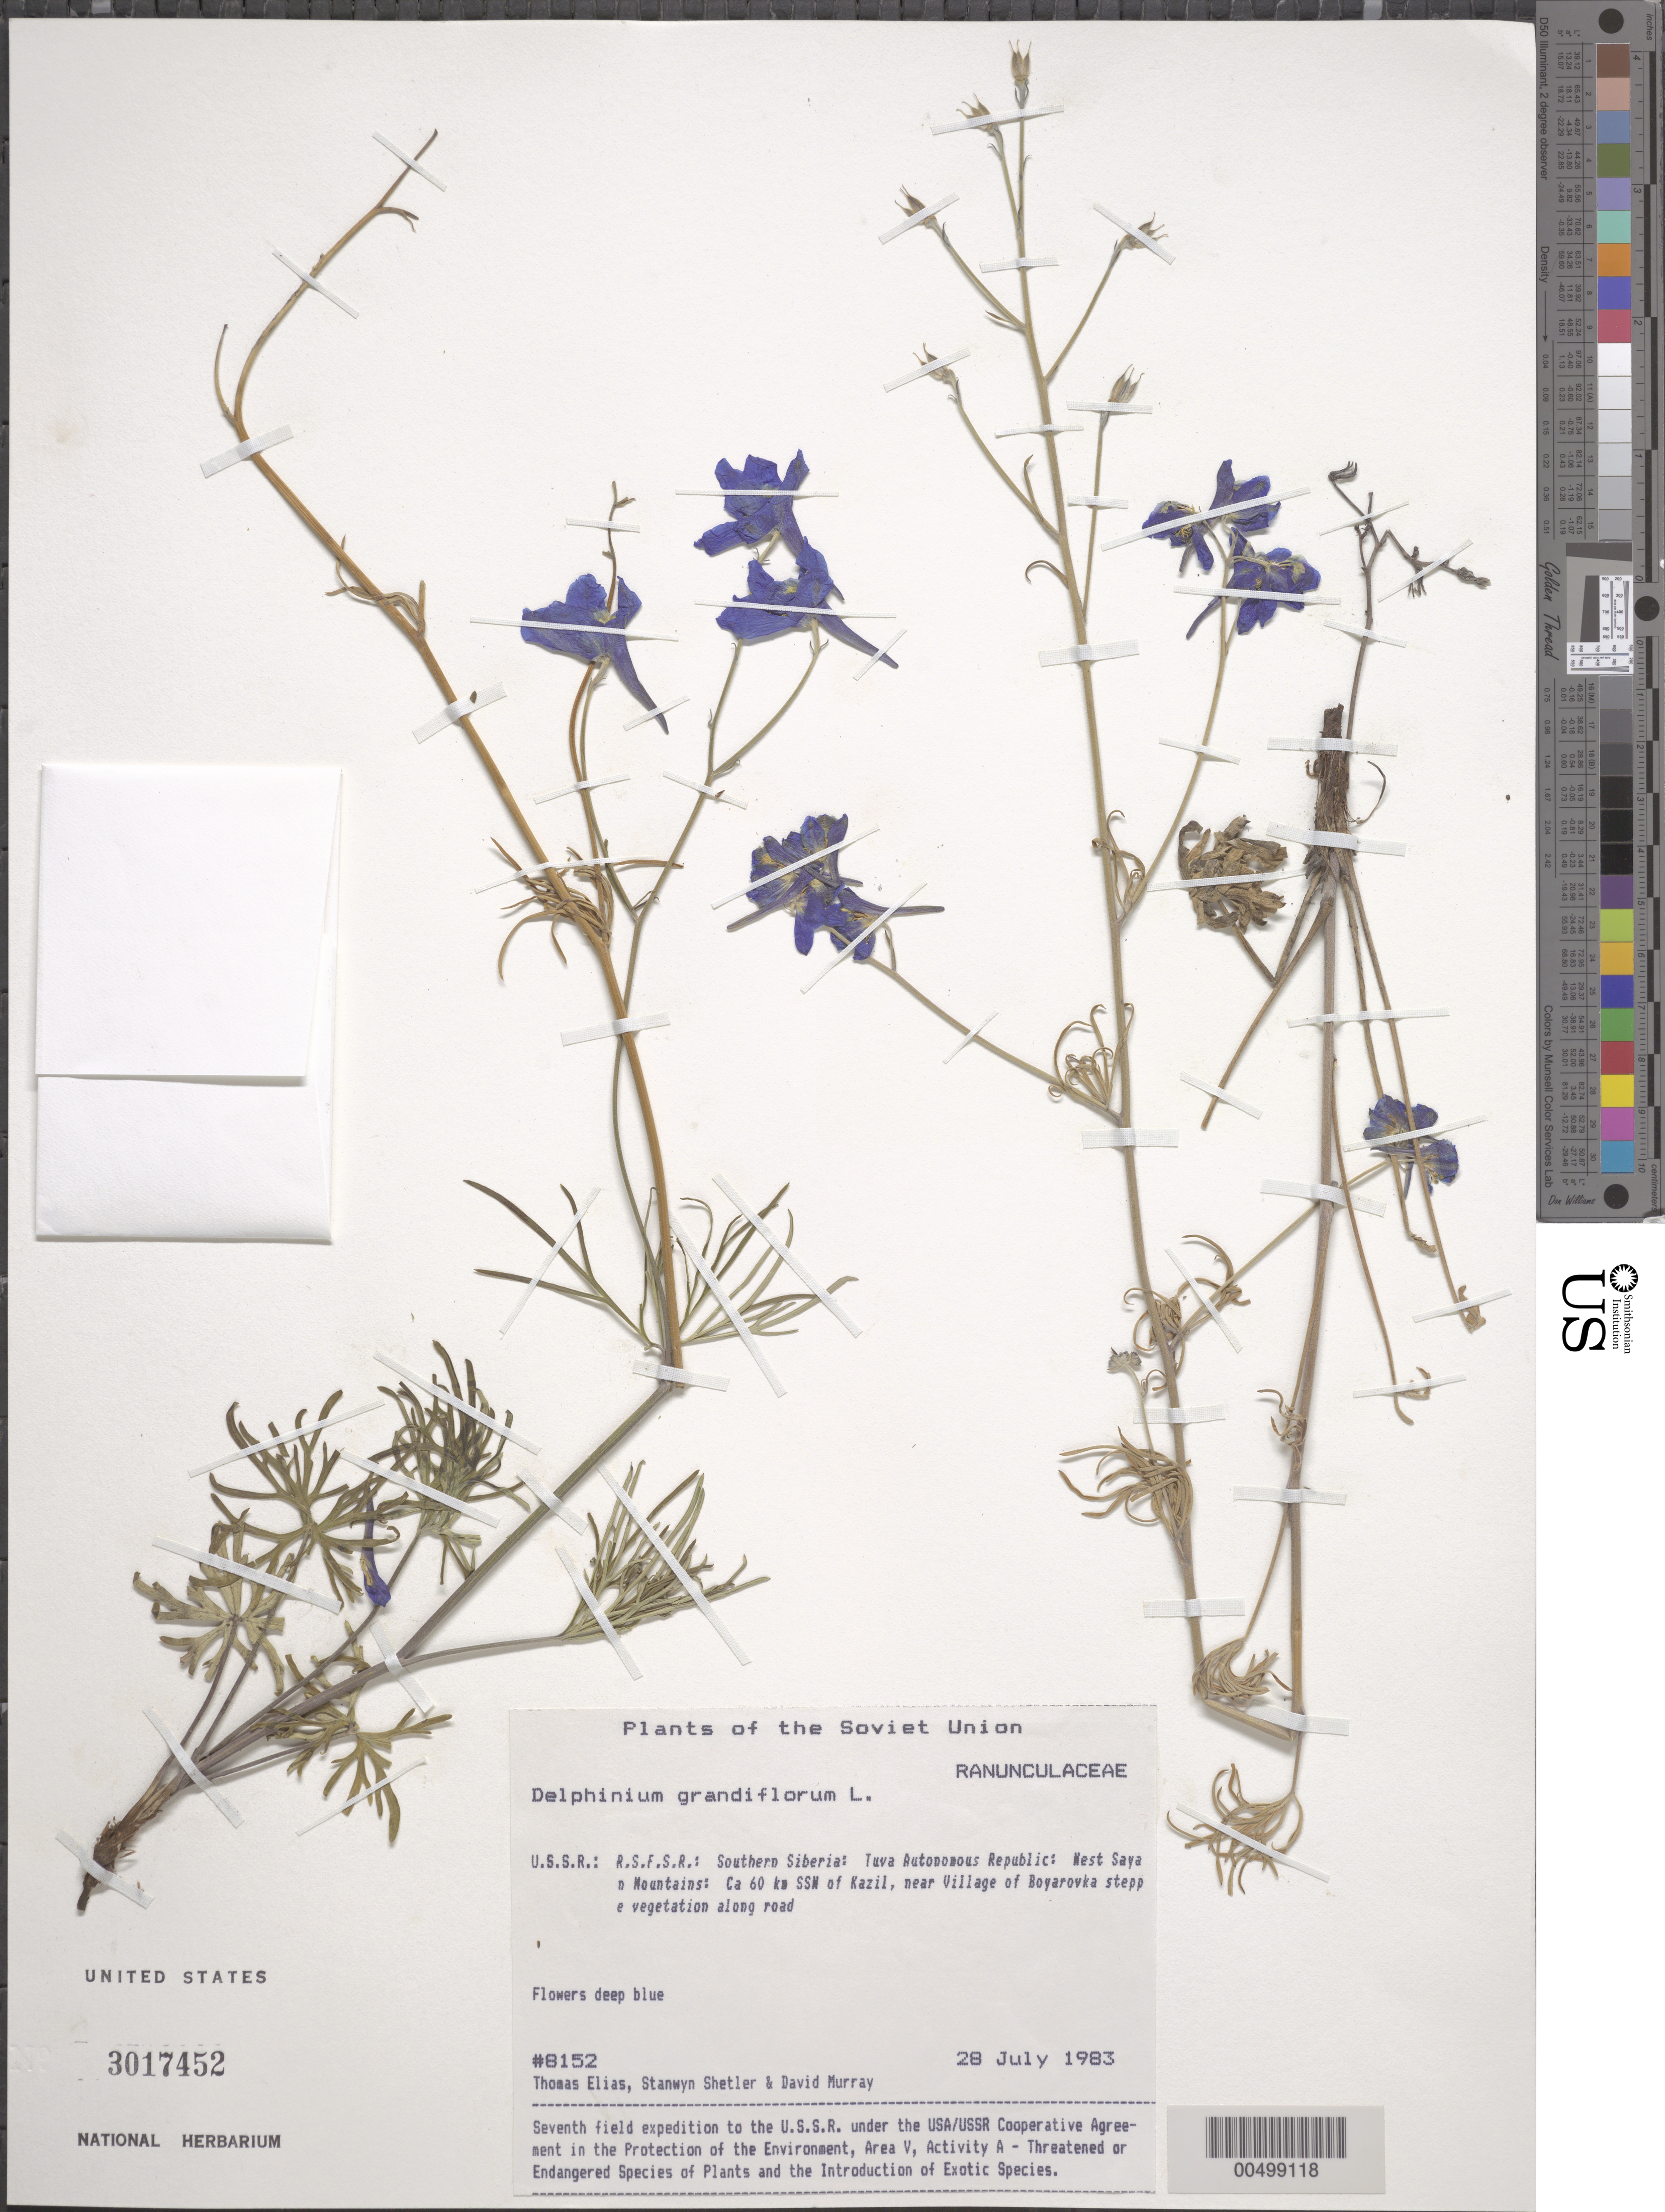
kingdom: Plantae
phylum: Tracheophyta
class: Magnoliopsida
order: Ranunculales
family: Ranunculaceae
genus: Delphinium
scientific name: Delphinium grandiflorum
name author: L.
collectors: T. Elias, S. Shetler & D. F. Murray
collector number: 8152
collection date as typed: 28 Jul 1983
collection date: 1983-07-28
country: Russian Federation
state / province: Tuva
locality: West Sayan Mountains, ca. 60 km SSW of Kazil [Kyzyl], near Village of Boyarovka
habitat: steppe vegetation along road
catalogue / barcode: US 3017452